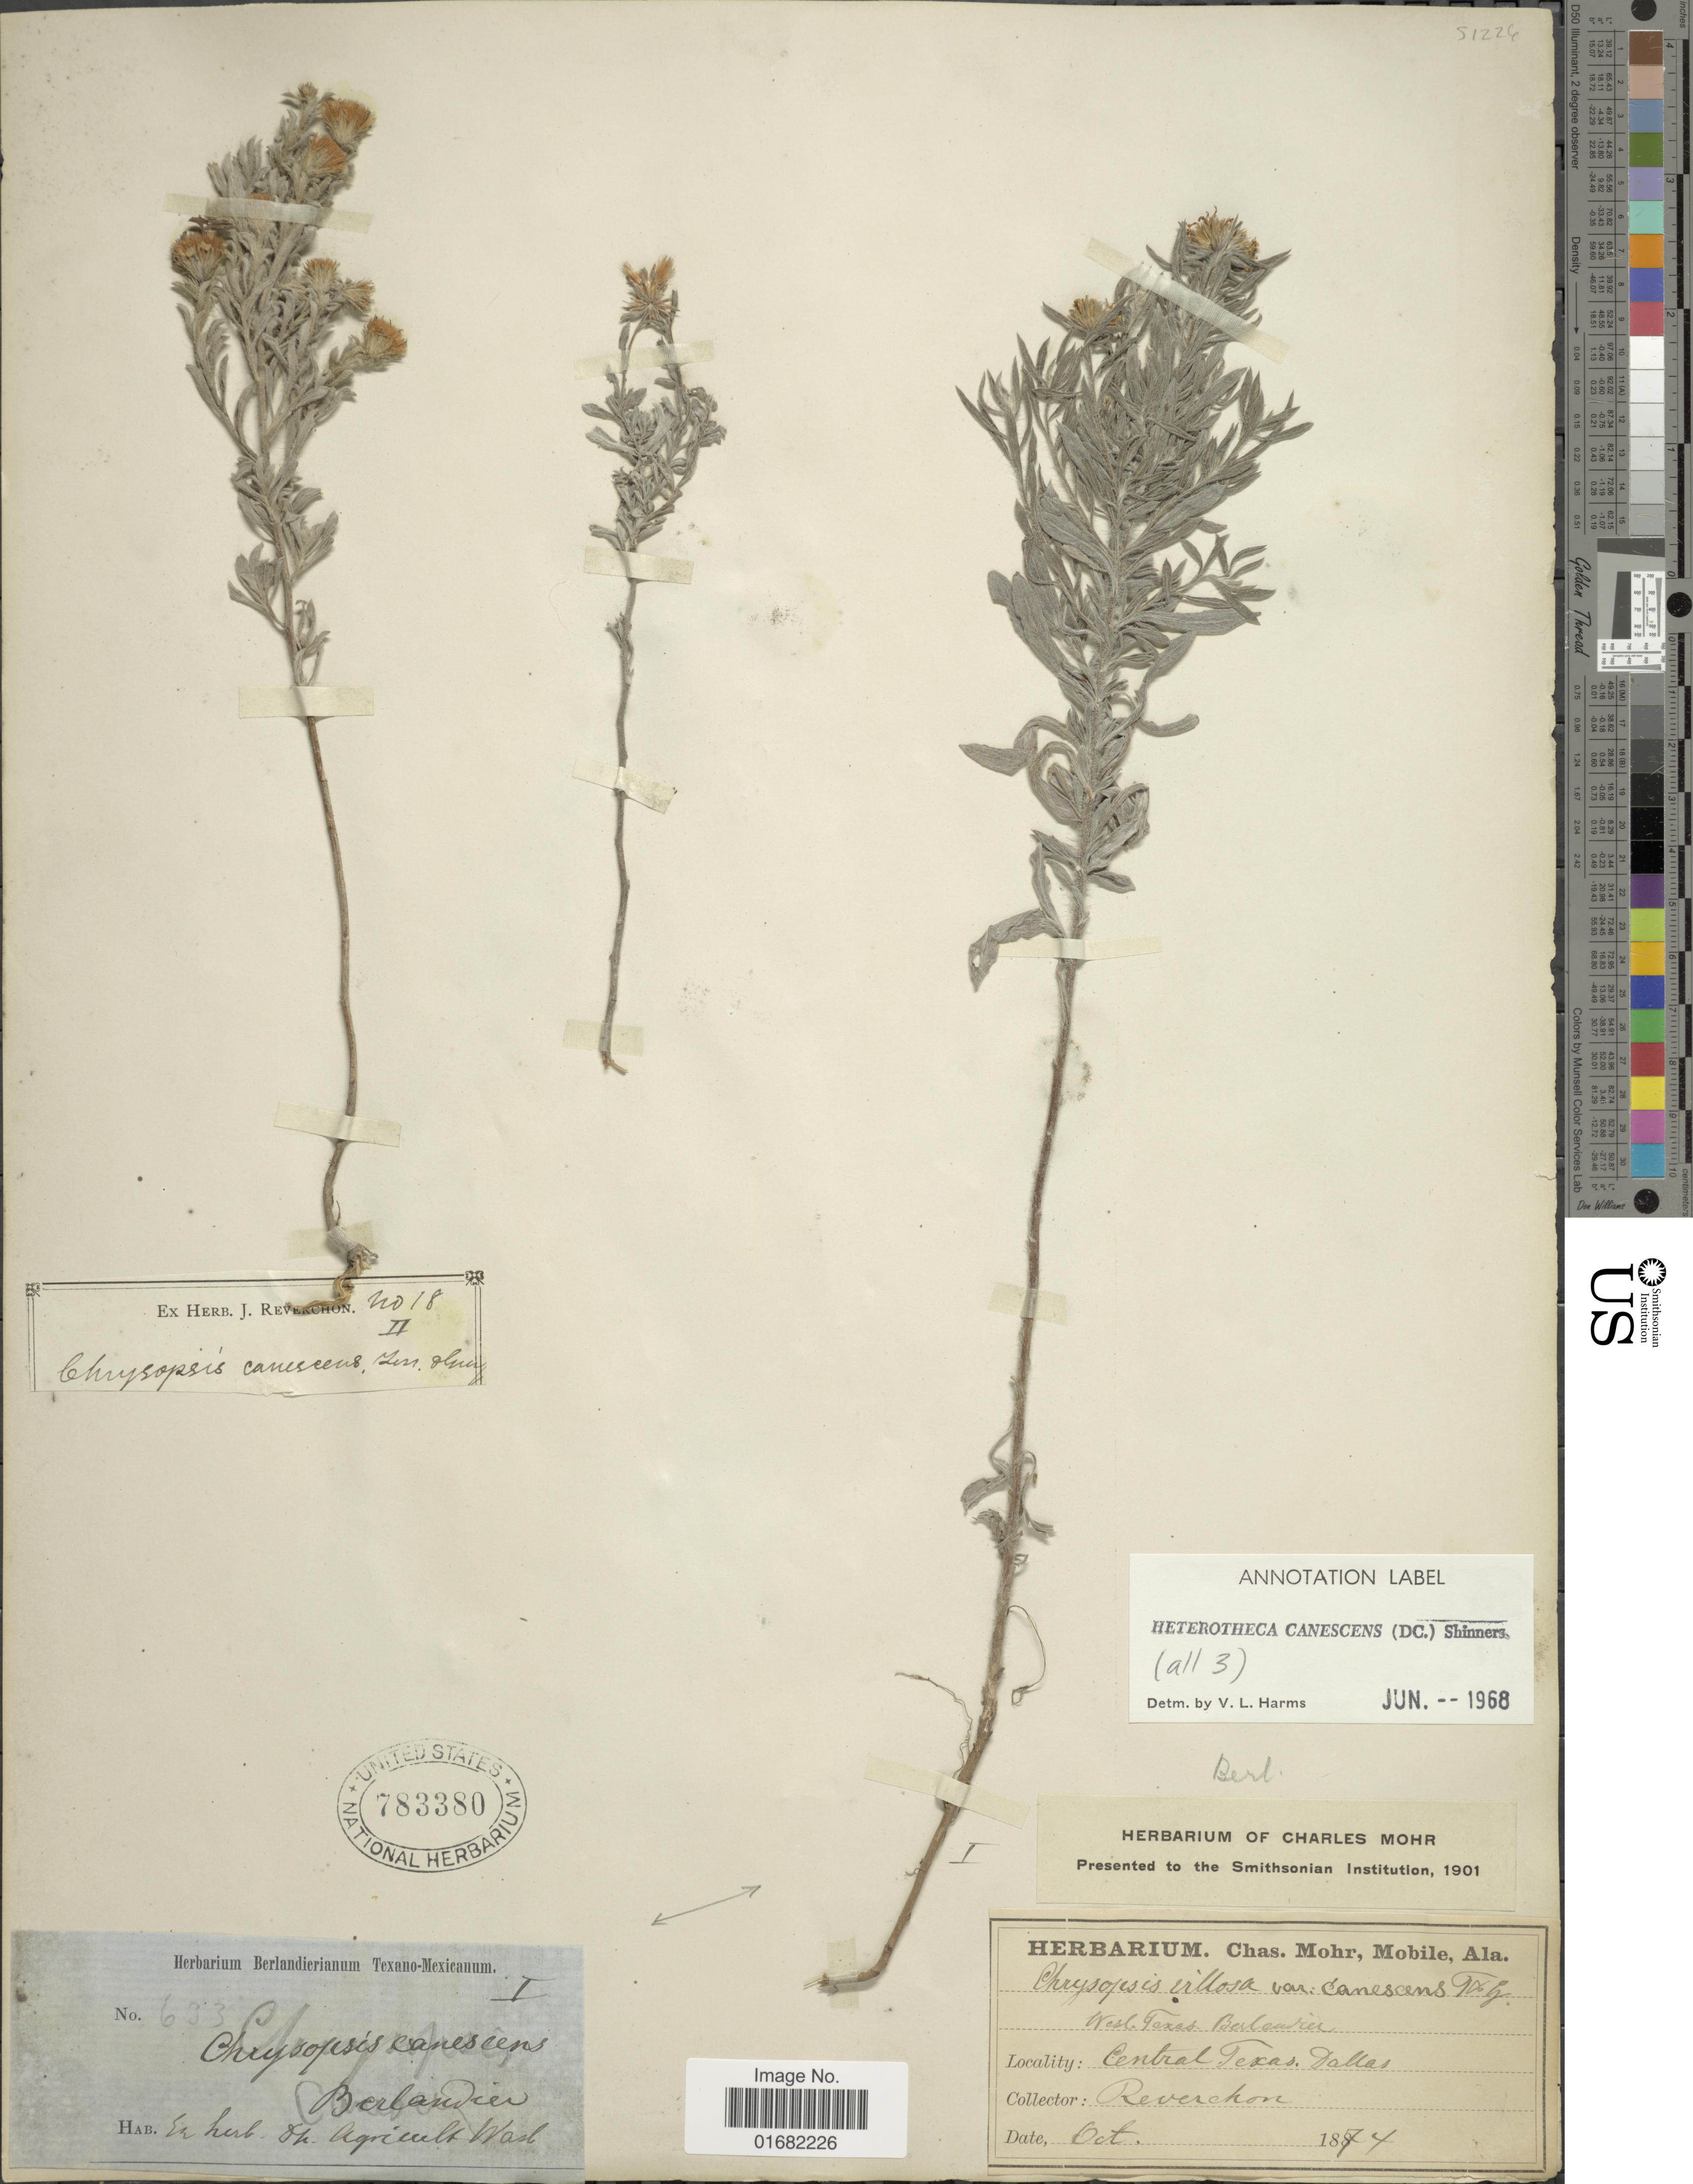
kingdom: Plantae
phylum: Tracheophyta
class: Magnoliopsida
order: Asterales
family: Asteraceae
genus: Heterotheca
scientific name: Heterotheca canescens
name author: (DC.) Shinners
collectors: -. Reverchon & J. L. Berlandier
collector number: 633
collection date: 1874-10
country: United States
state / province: Texas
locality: Central Texas, Dallas. Ex her. Dep. Agricult. Wash. [unsure placement]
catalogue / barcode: US 783380